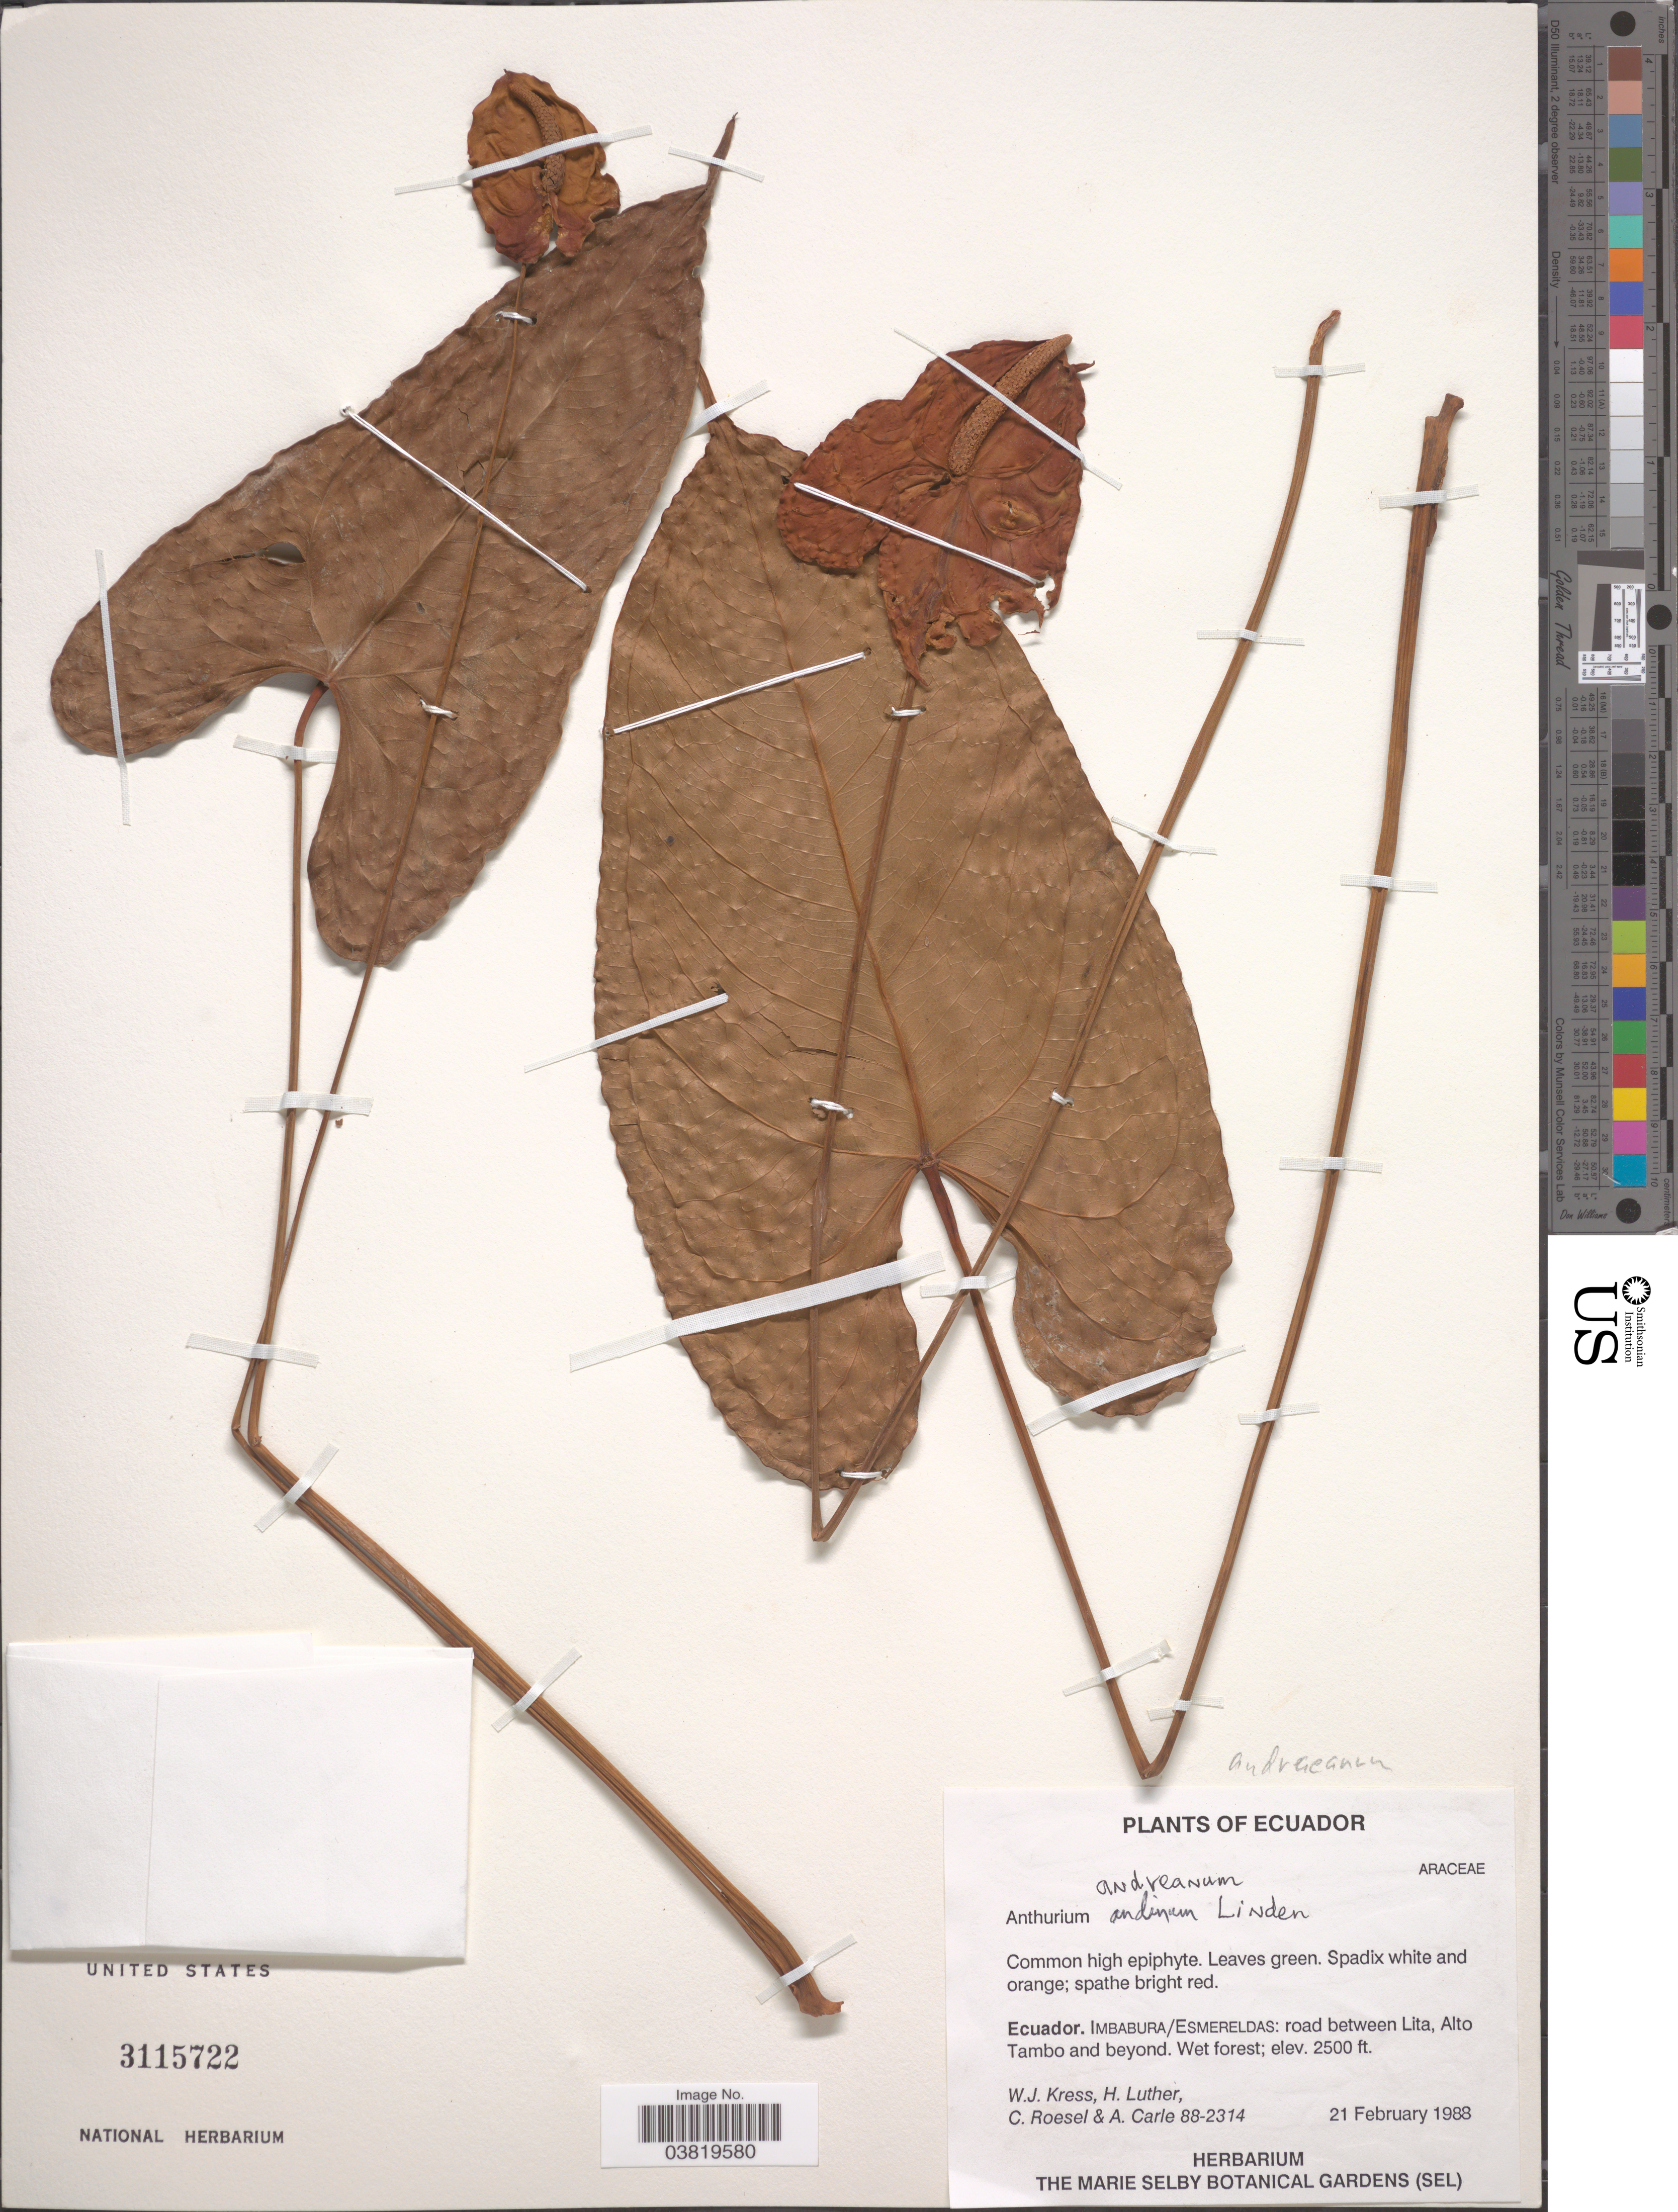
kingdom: Plantae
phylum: Tracheophyta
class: Liliopsida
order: Alismatales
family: Araceae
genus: Anthurium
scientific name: Anthurium andraeanum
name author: Linden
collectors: W. J. Kress, H. Luther, C. S. Roesel & A. Carle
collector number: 88-2314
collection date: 1988-02-21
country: Ecuador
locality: Imbabura/Esmereldas: road between Lita, Alto Tambo and beyond.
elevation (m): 762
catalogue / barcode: US 3115722